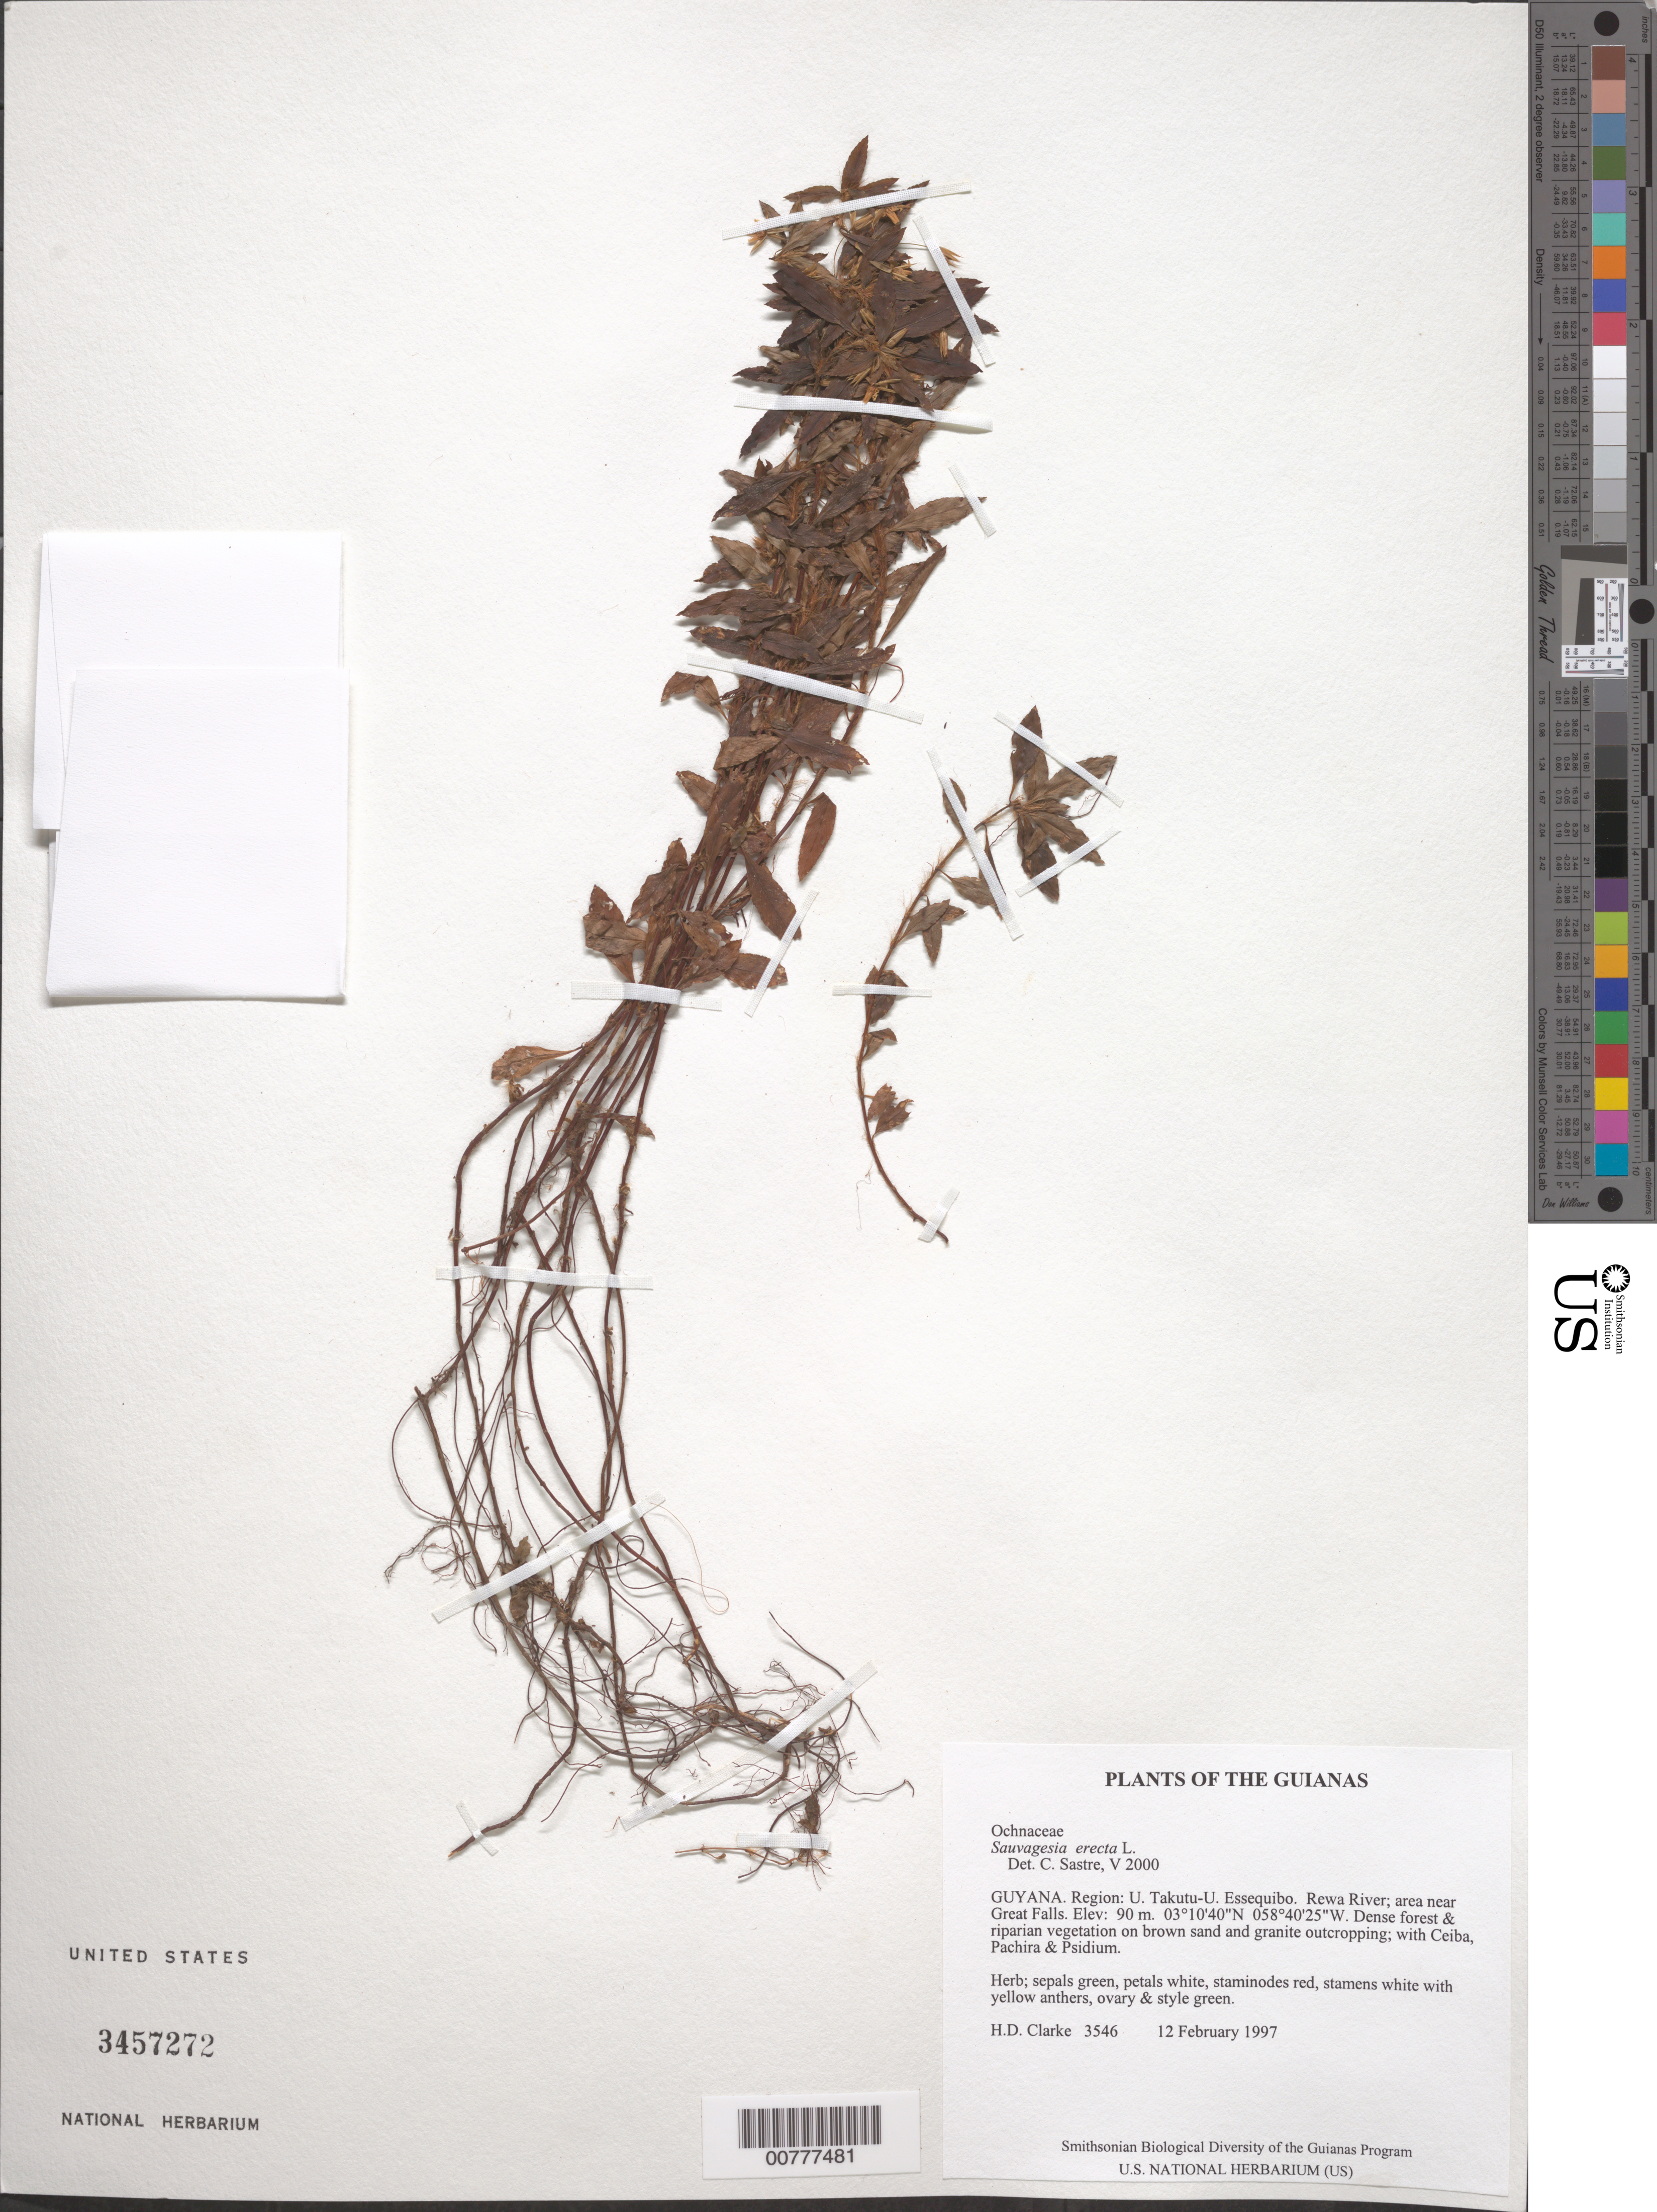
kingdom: Plantae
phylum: Tracheophyta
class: Magnoliopsida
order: Malpighiales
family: Ochnaceae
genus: Sauvagesia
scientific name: Sauvagesia erecta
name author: L.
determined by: Sastre, C. H. L.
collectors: H. D. Clarke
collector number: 3546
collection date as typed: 12 February 1997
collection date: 1997-02-12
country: Guyana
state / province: U. Takutu-U. Essequibo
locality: Rewa River; area near Great Falls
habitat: Dense forest & riparian vegetation on brown sand and granite outcropping; with Ceiba, Pachira & Psidium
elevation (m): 90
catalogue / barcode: US 3457272